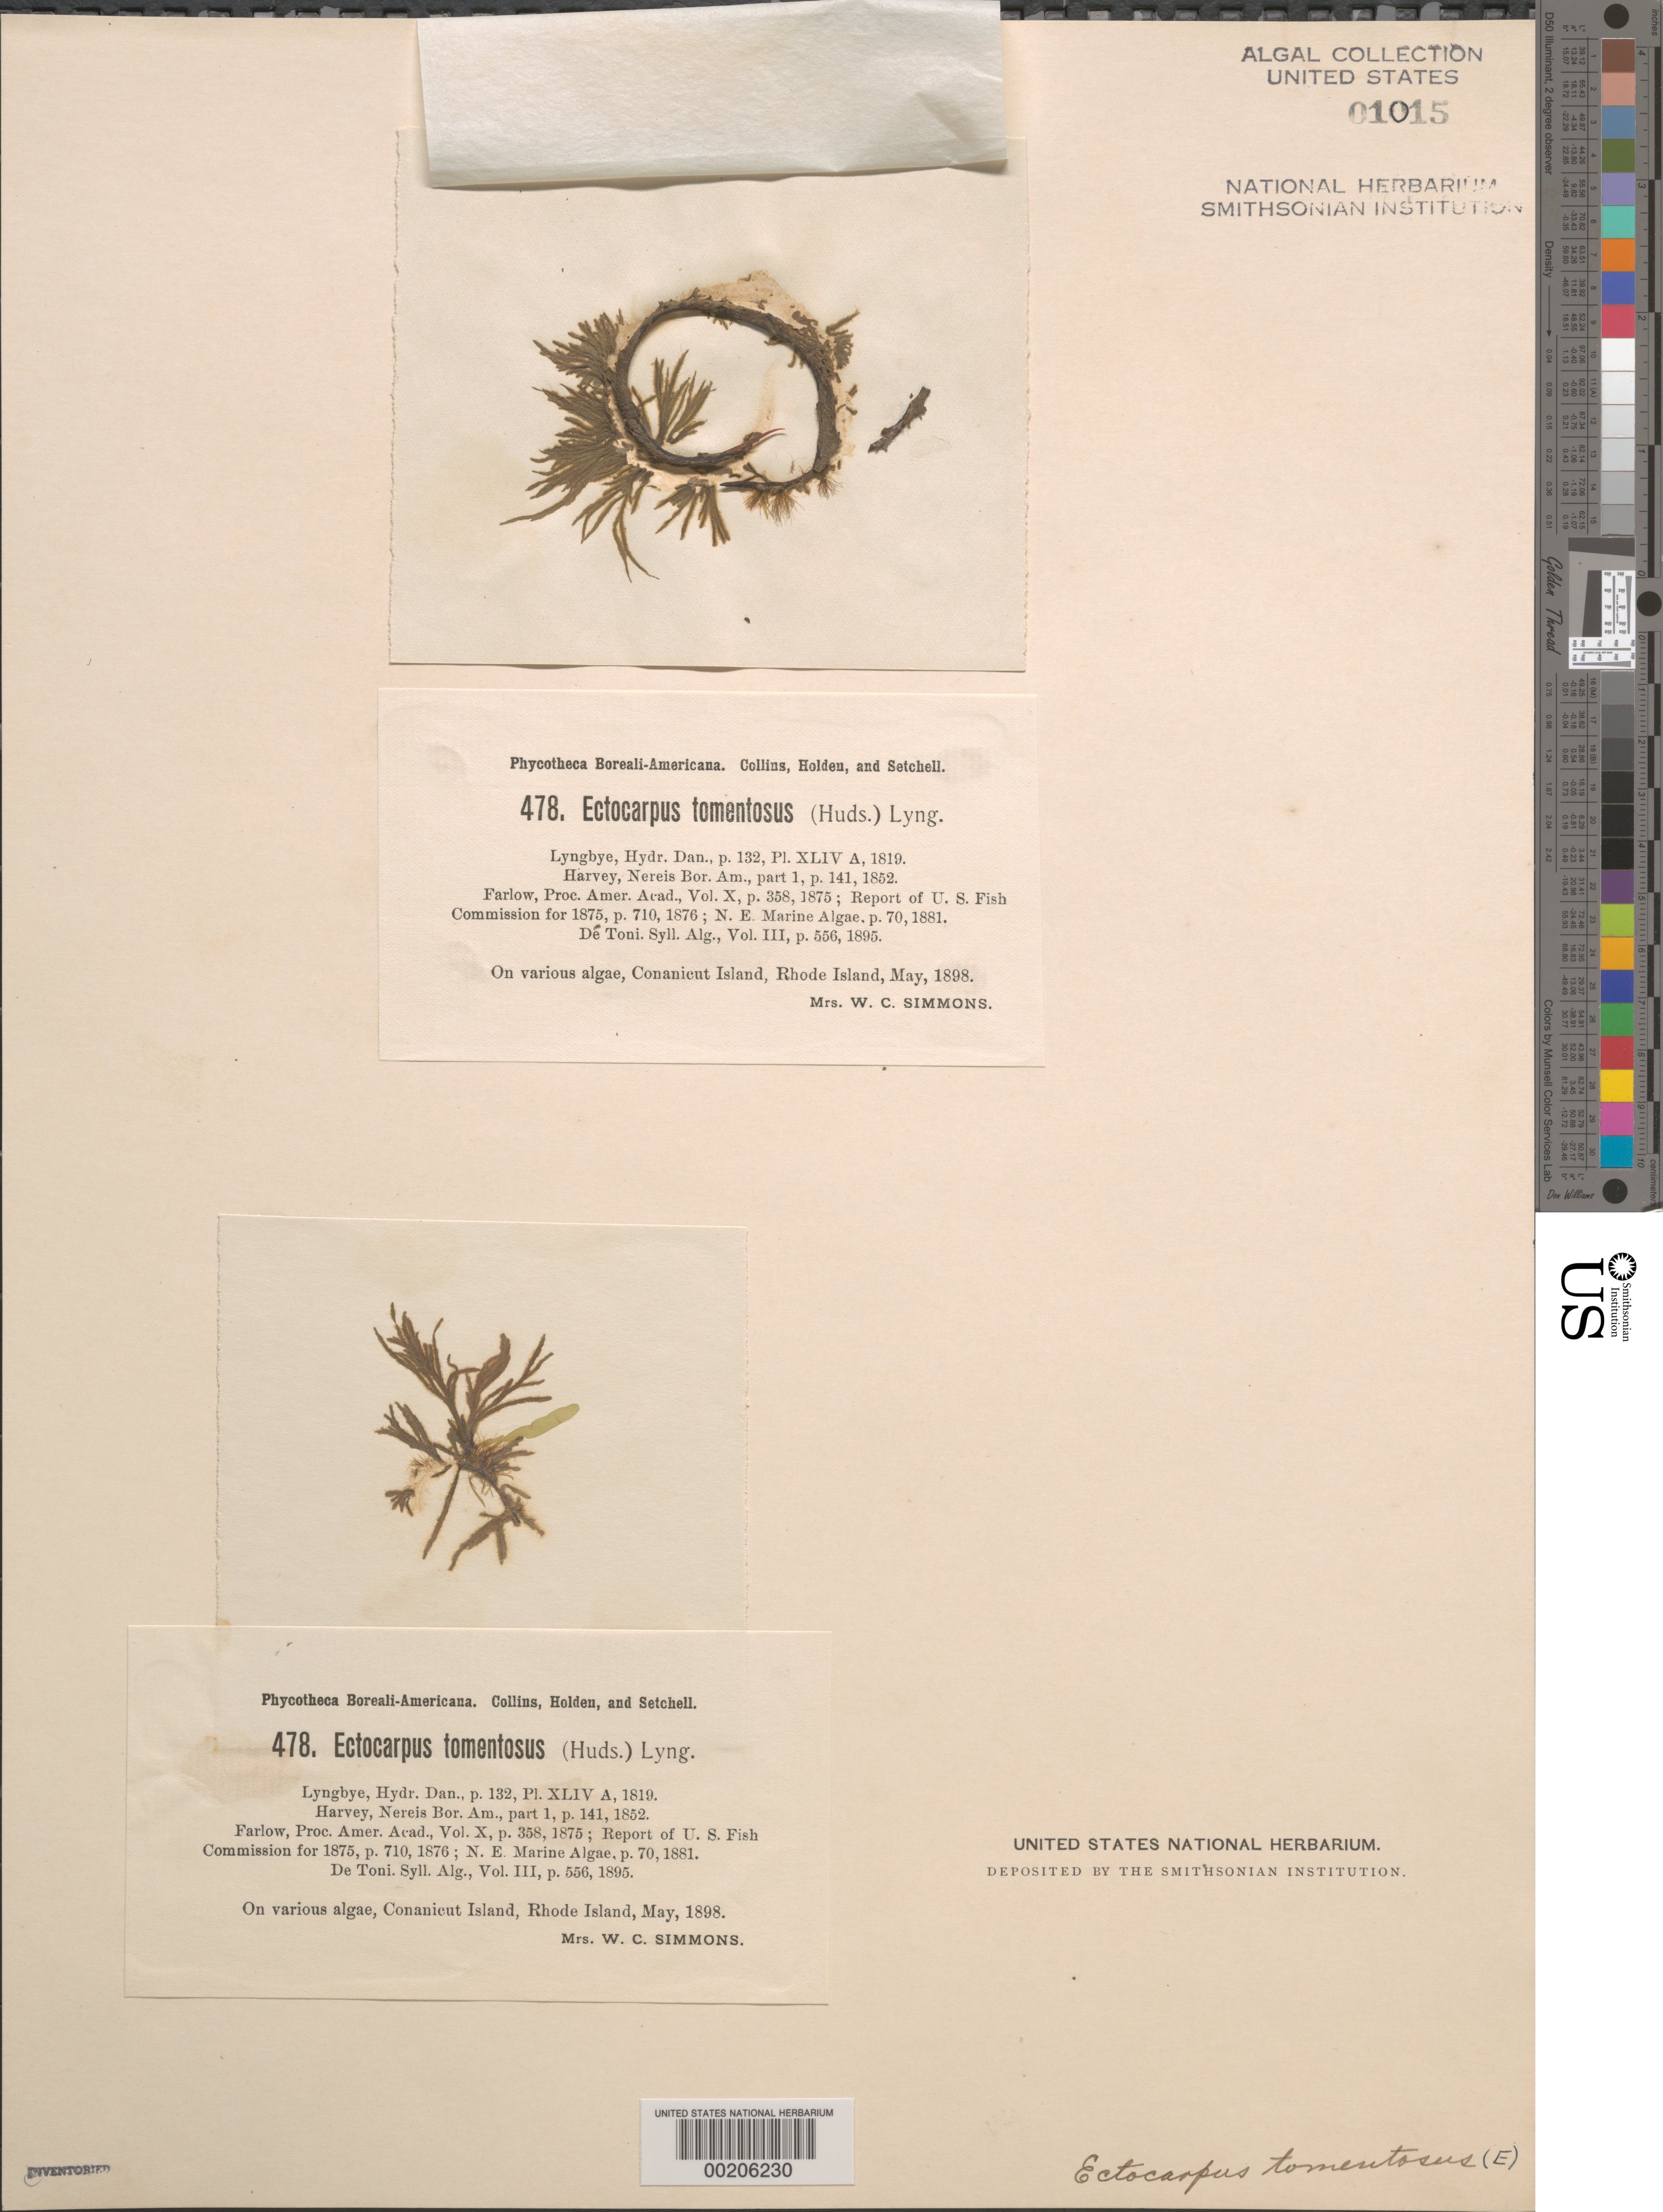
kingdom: Chromista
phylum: Ochrophyta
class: Phaeophyceae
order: Ectocarpales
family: Ectocarpaceae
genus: Spongonema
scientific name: Spongonema tomentosum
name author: (Huds.) Kütz.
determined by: Algae name updating Project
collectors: R. B. Simmons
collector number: PB-A 478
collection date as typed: May 1898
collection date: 1898-05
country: United States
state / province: Rhode Island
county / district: Newport County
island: Conanicut Island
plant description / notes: Collins, Holden & Setchell, Phycotheca Boreali-Americana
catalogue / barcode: US 1015